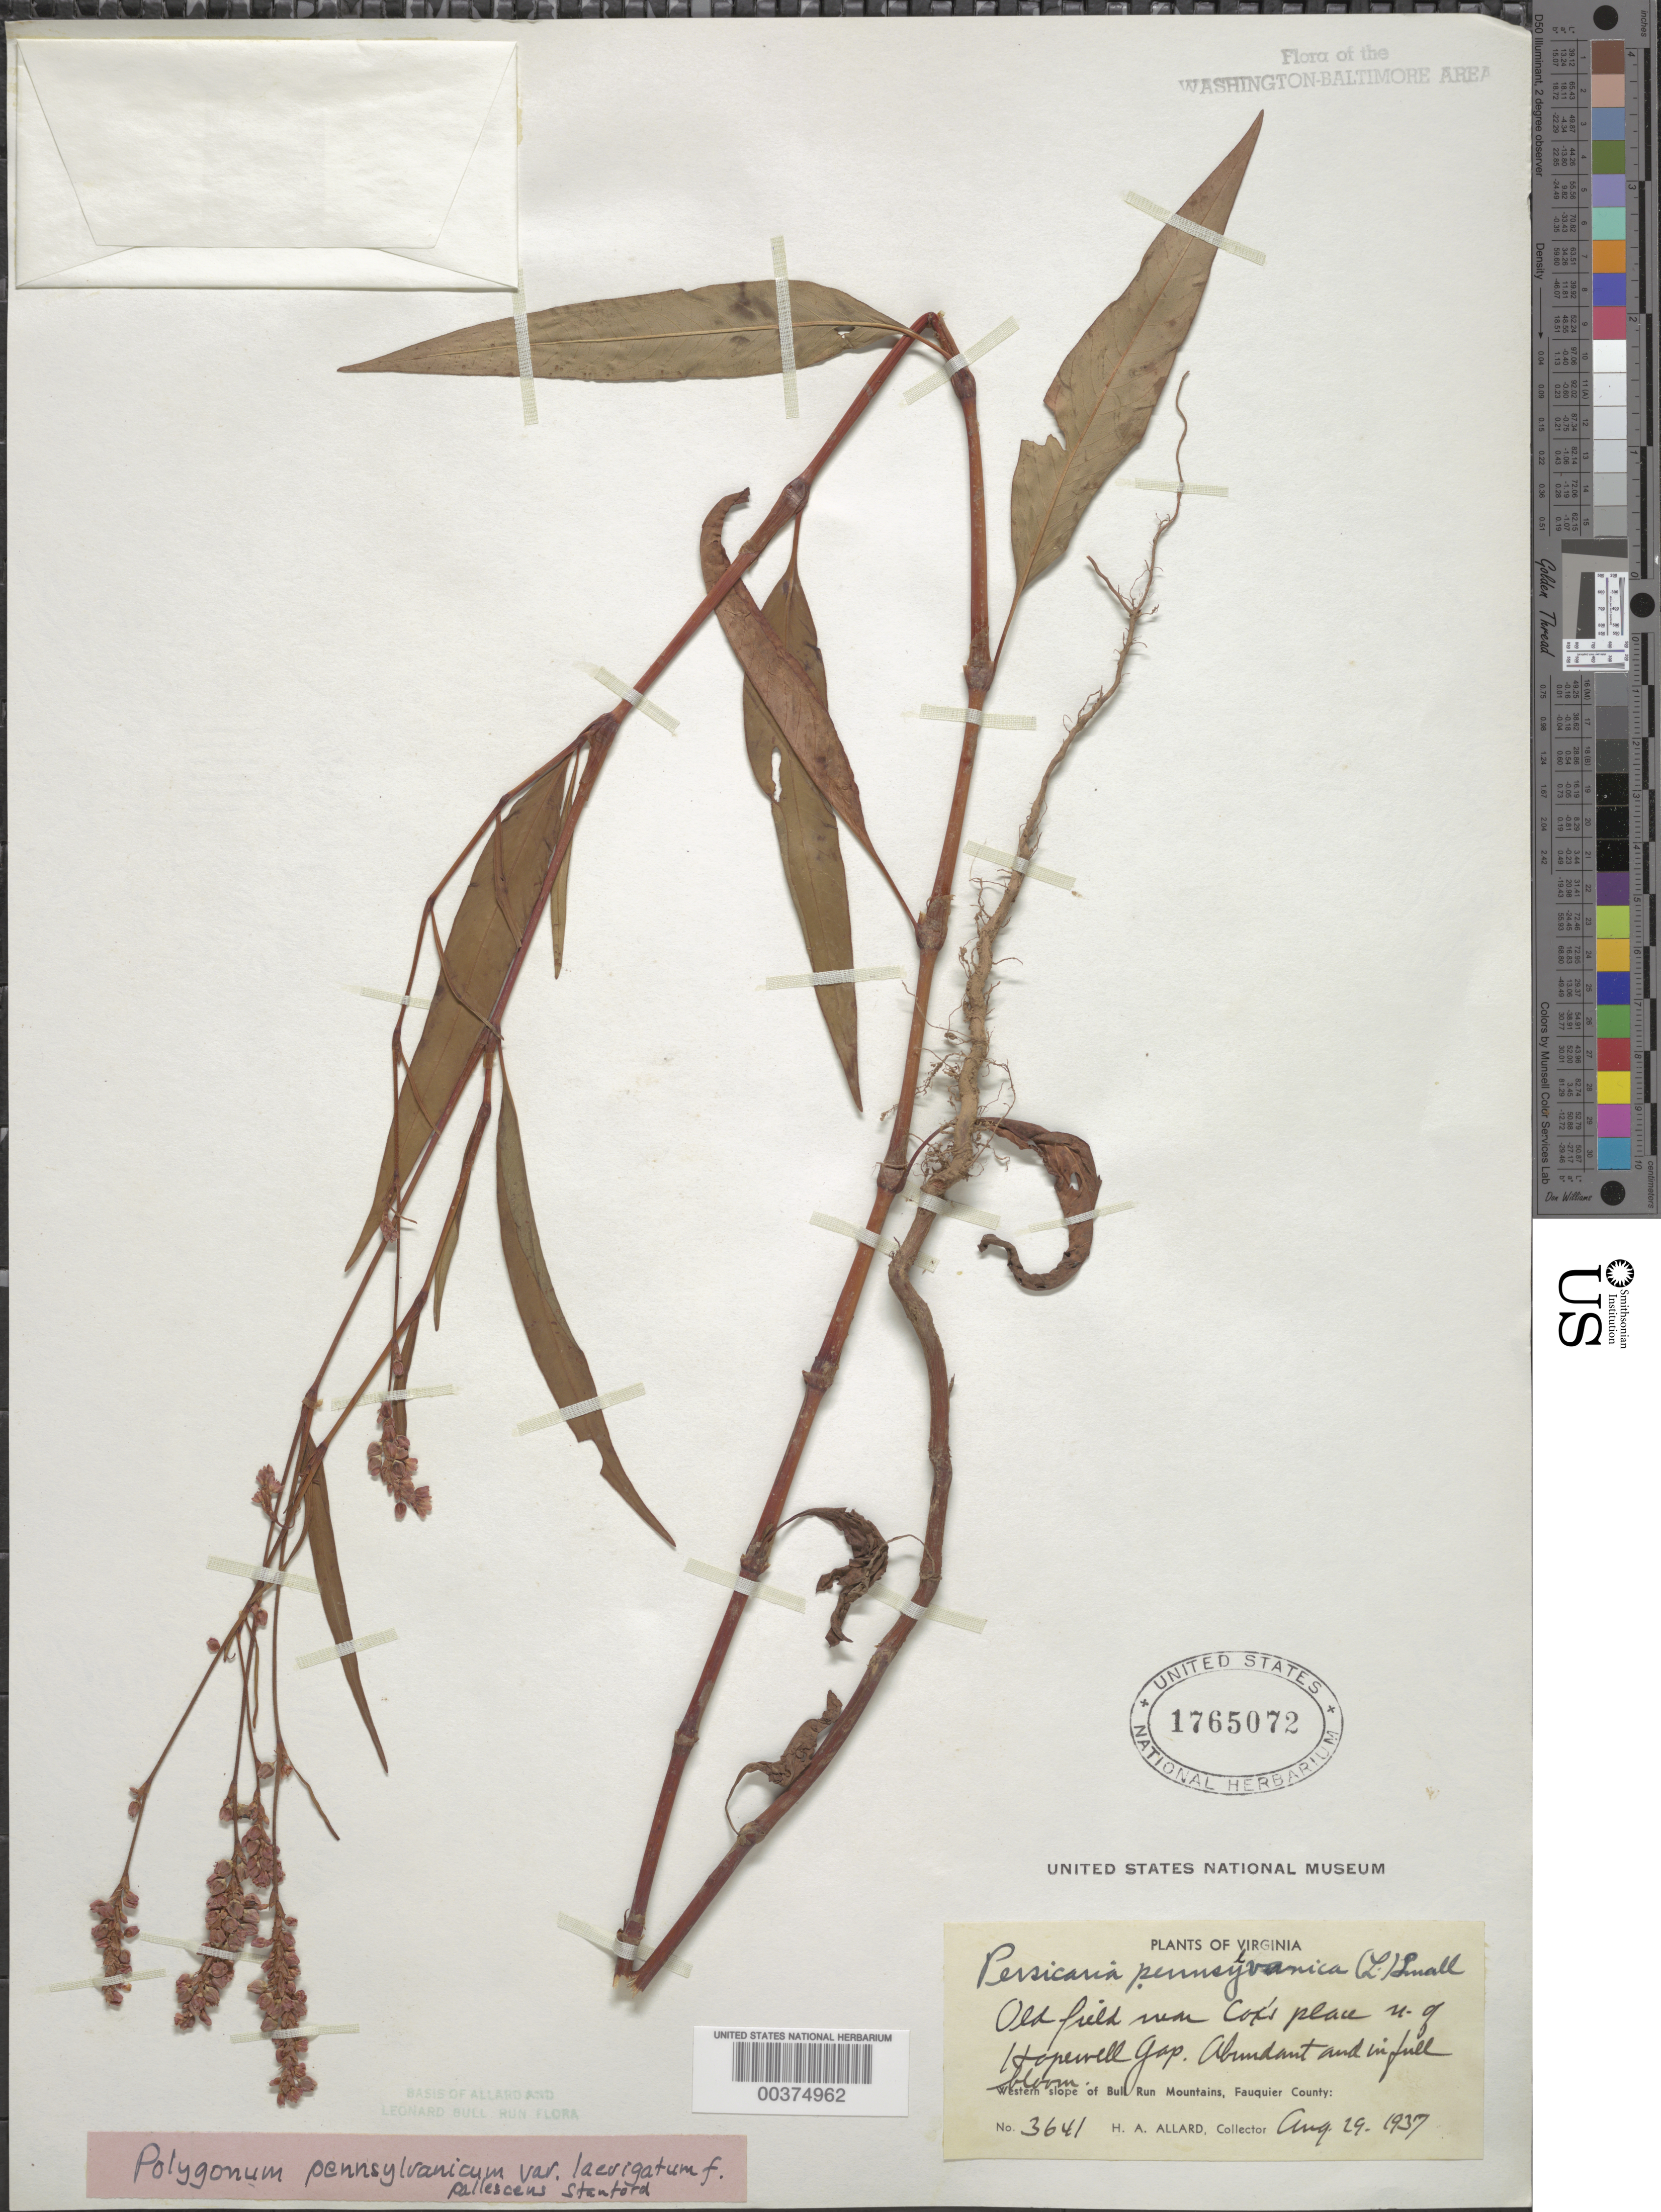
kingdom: Plantae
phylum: Tracheophyta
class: Magnoliopsida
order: Caryophyllales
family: Polygonaceae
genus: Persicaria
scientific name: Persicaria pensylvanica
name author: (L.) M. Gómez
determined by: Atha, D. E.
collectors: H. A. Allard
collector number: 5641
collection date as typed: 19 Aug 1937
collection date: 1937-08-19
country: United States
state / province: Virginia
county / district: Fauquier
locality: North of Hopewell Gap, Coxs place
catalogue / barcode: US 1765072